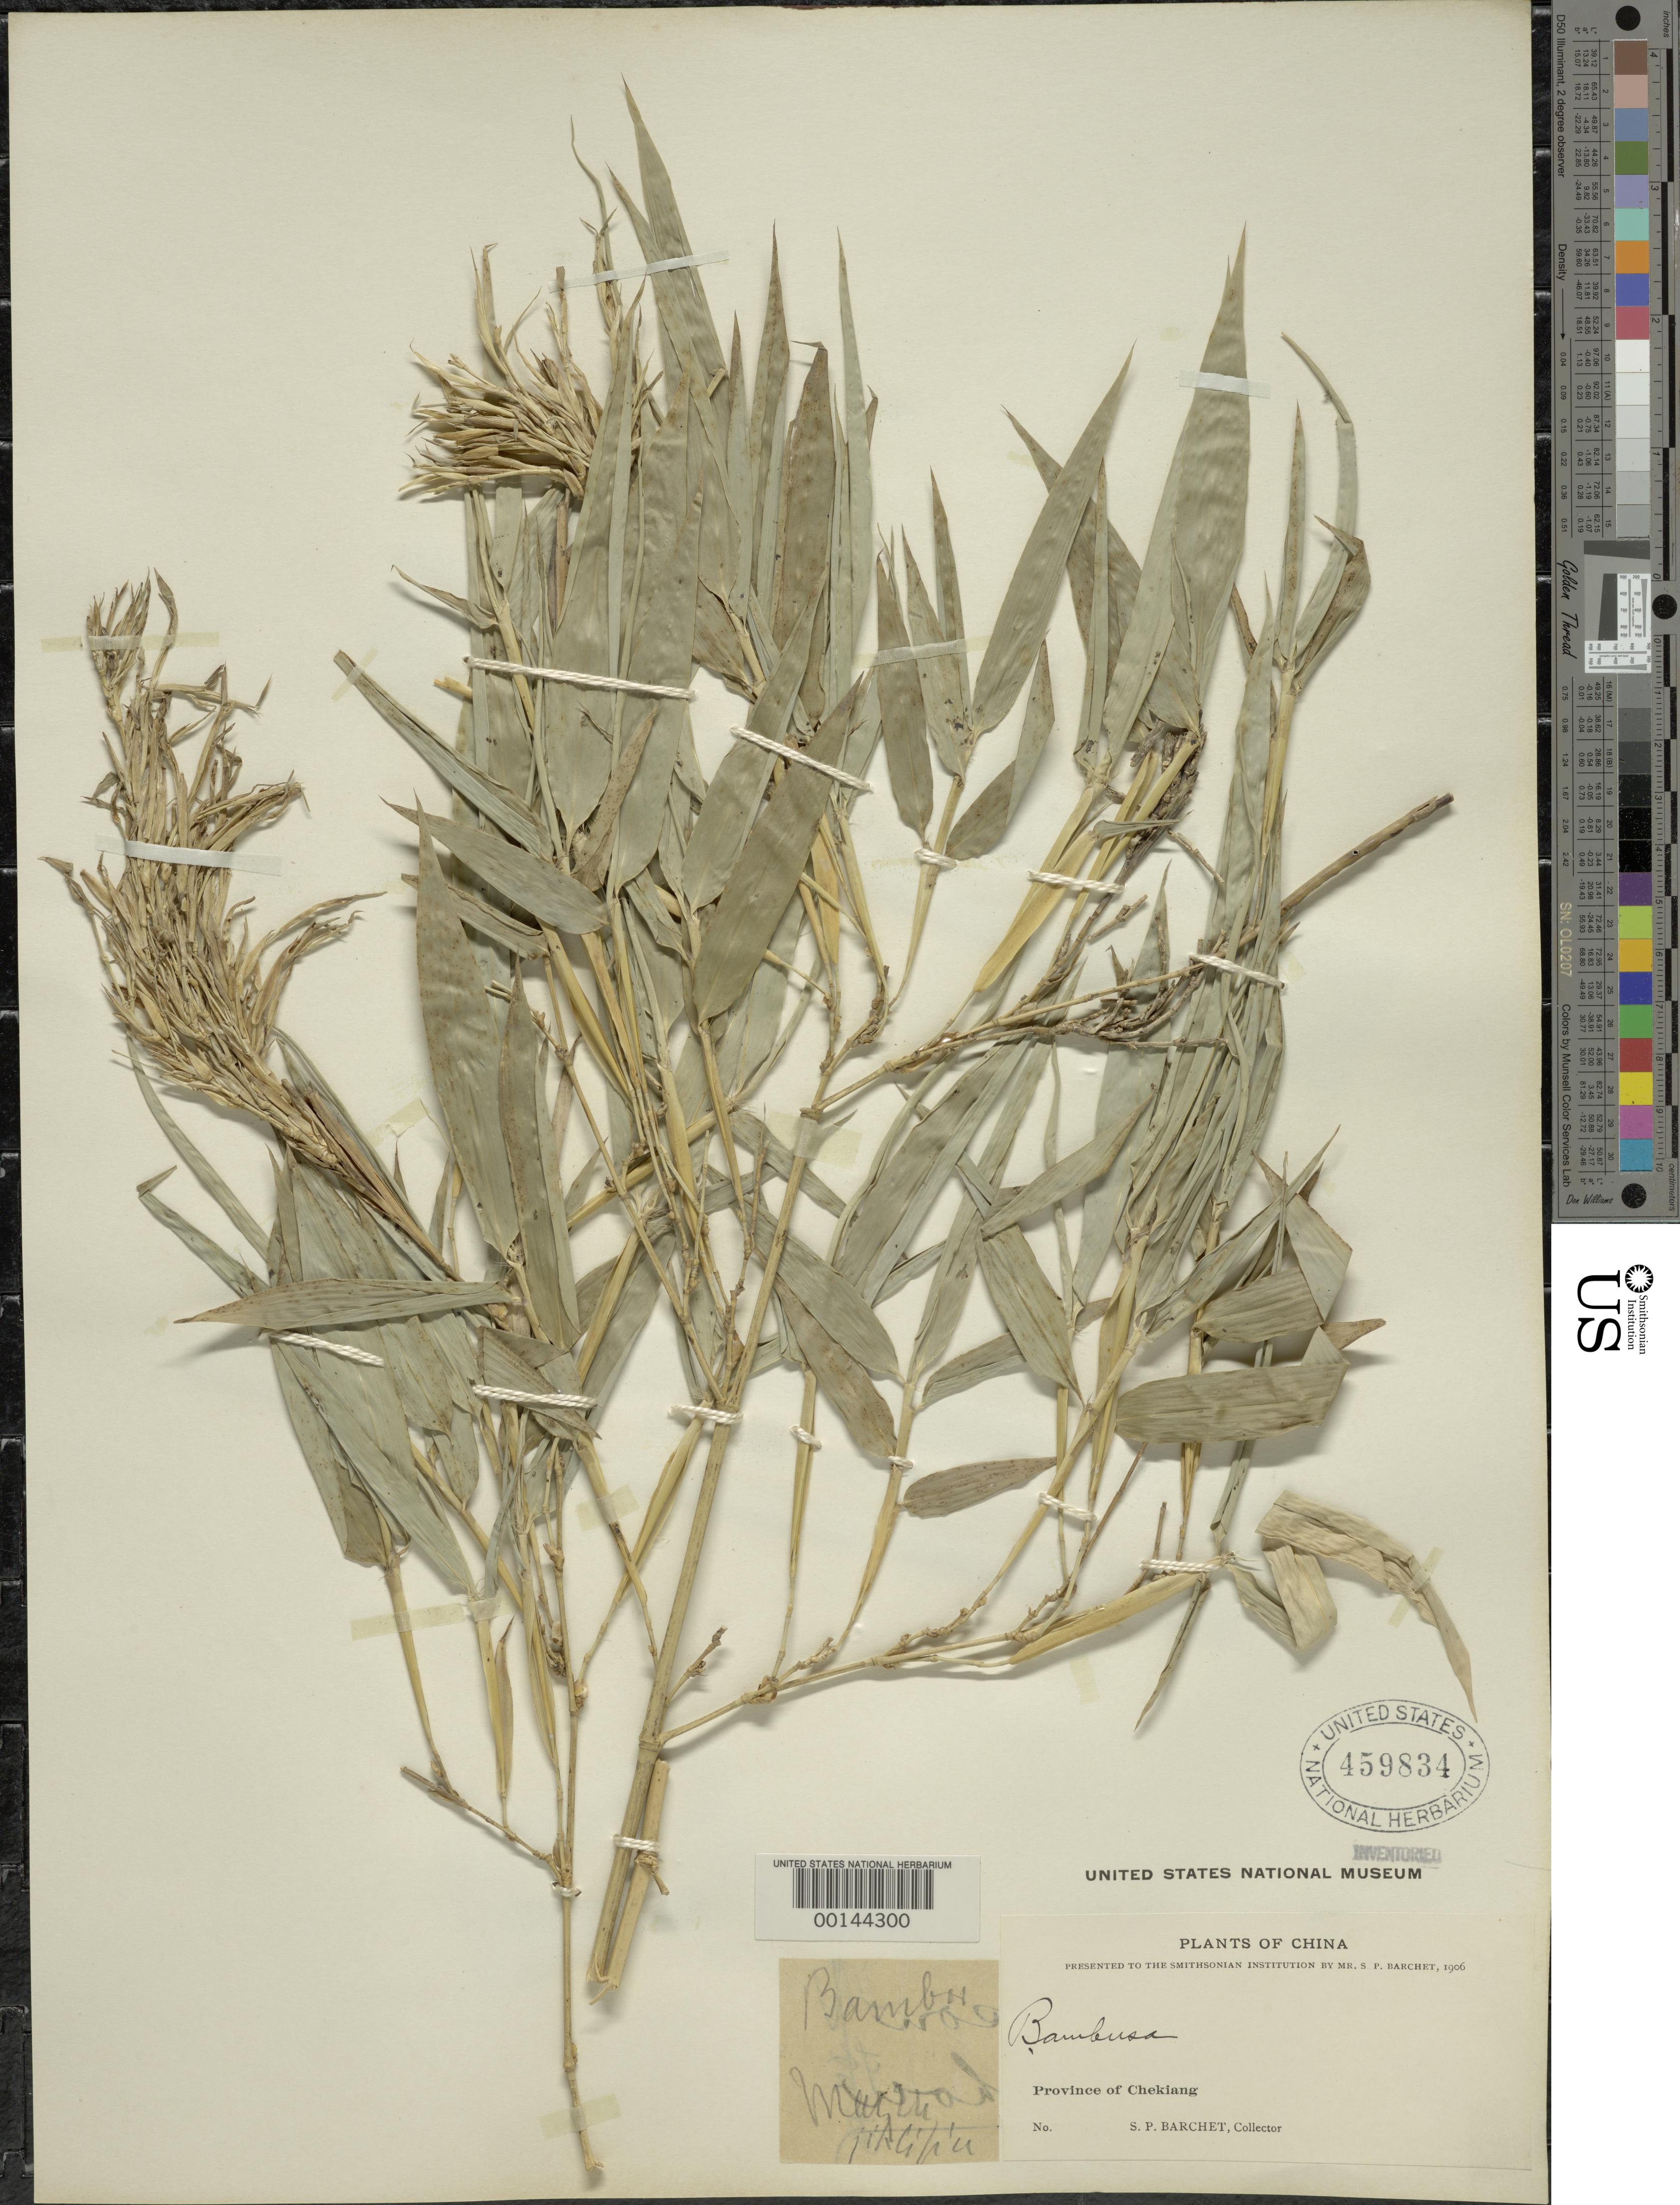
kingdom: Plantae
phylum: Tracheophyta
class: Liliopsida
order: Poales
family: Poaceae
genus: Phyllostachys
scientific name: Phyllostachys sp.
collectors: S. P. Barchet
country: China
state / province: Zhejiang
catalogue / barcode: US 459834